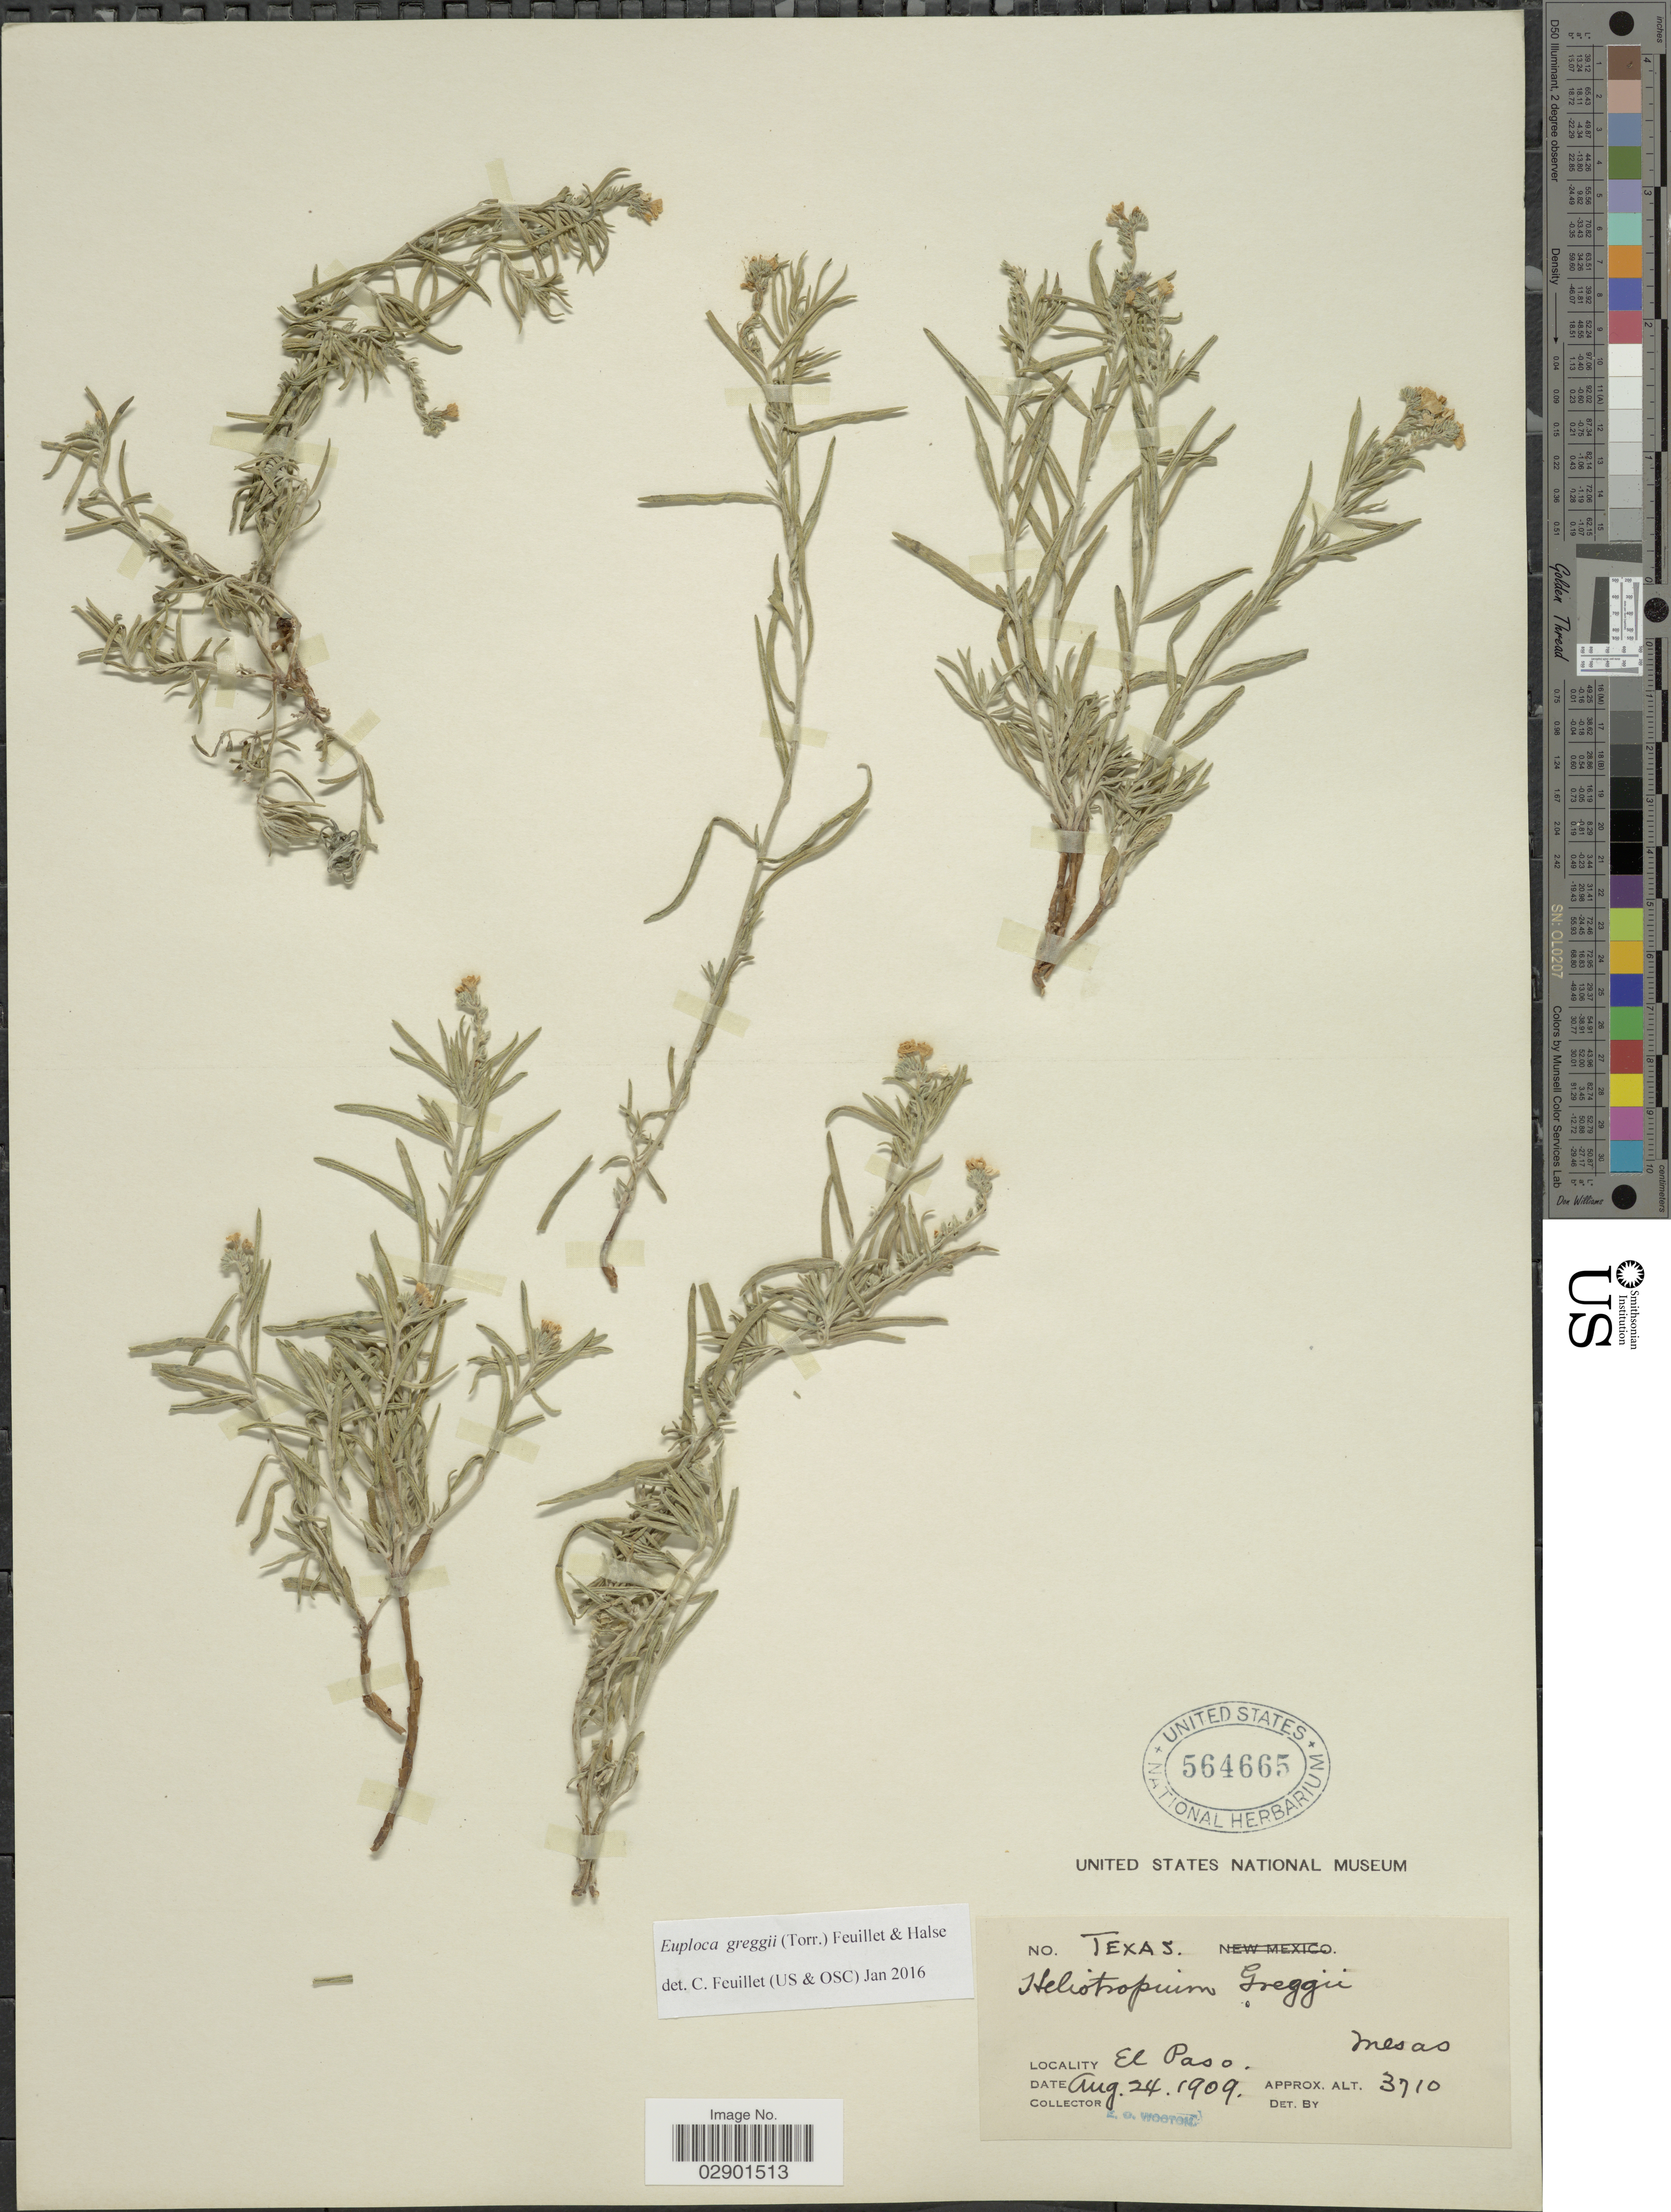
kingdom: Plantae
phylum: Tracheophyta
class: Magnoliopsida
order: Boraginales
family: Heliotropiaceae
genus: Euploca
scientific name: Euploca greggii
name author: (Torr.) Feuillet & Halse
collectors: E. O. Wooton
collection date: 1909-08-24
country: United States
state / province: Texas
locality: Mesas. El Paso.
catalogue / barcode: US 564665